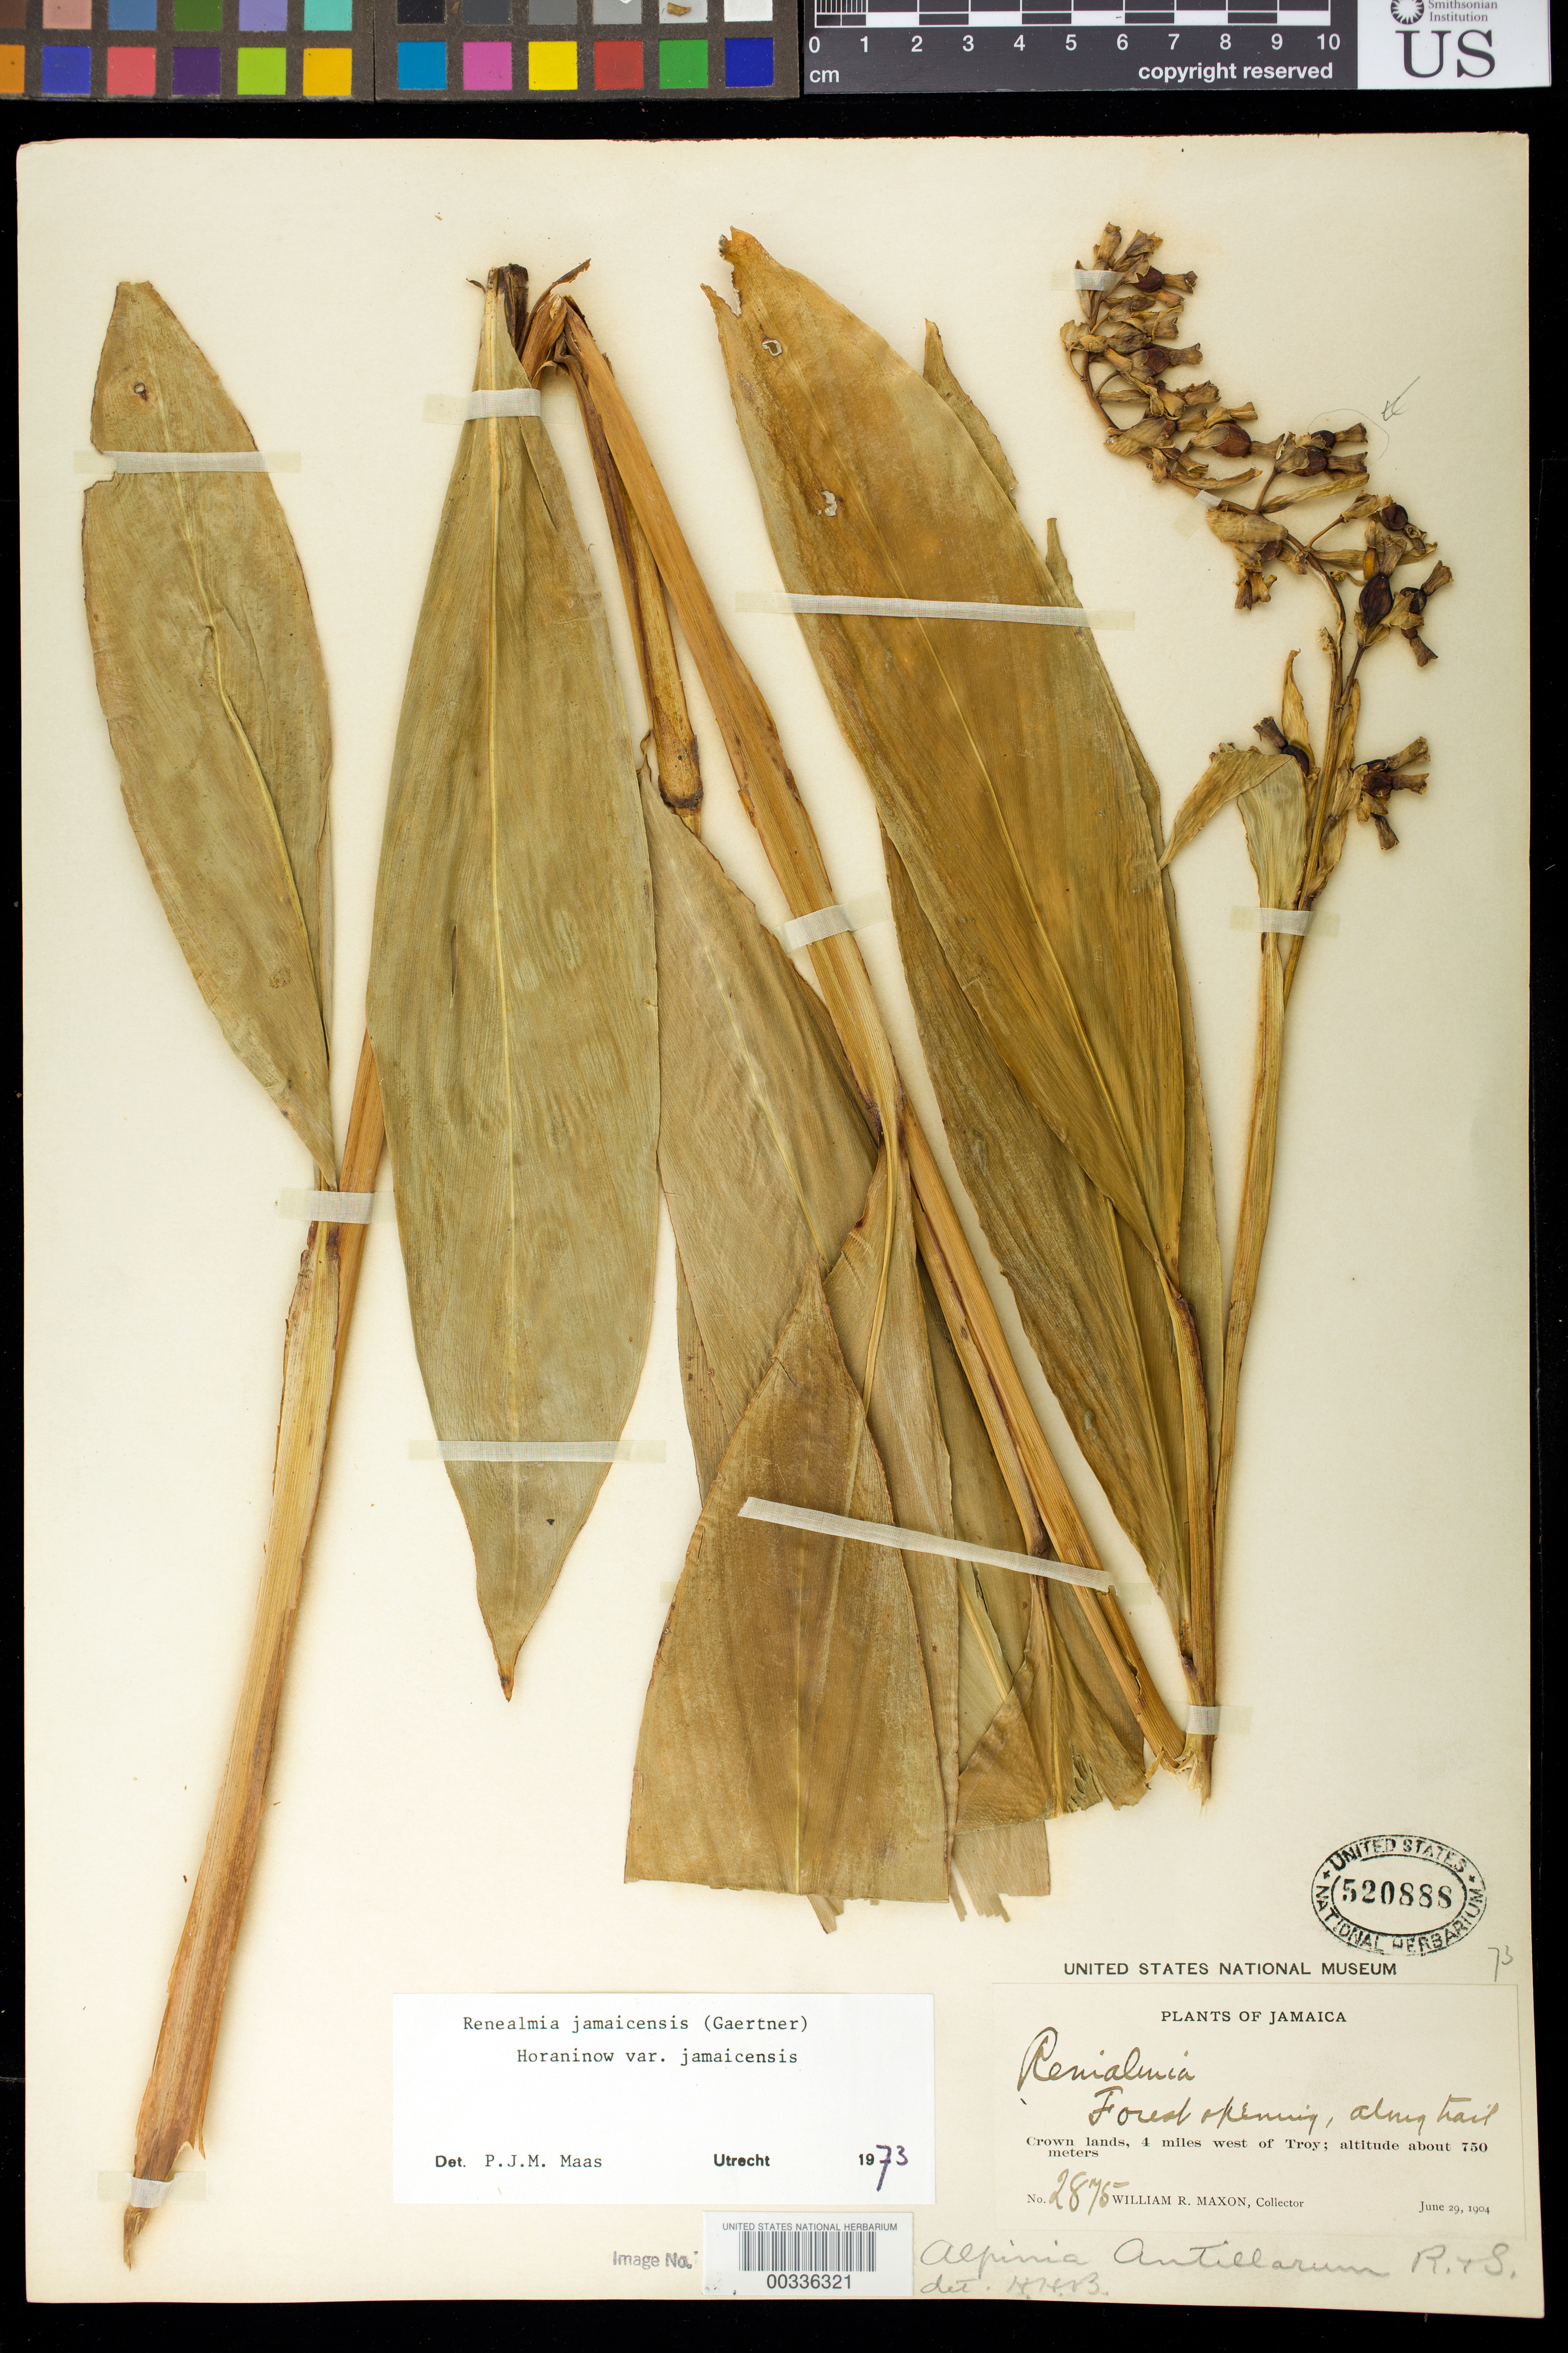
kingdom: Plantae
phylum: Tracheophyta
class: Liliopsida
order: Zingiberales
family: Zingiberaceae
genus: Renealmia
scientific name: Renealmia jamaicensis var. jamaicensis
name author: (Gaertn.) Horan.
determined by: Maas, Paul J. M.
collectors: W. R. Maxon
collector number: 2875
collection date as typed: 29 Jun 1904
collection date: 1904-06-29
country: Jamaica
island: Greater Antilles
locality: Crown lands, 4 mi w of troy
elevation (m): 750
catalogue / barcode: US 520888